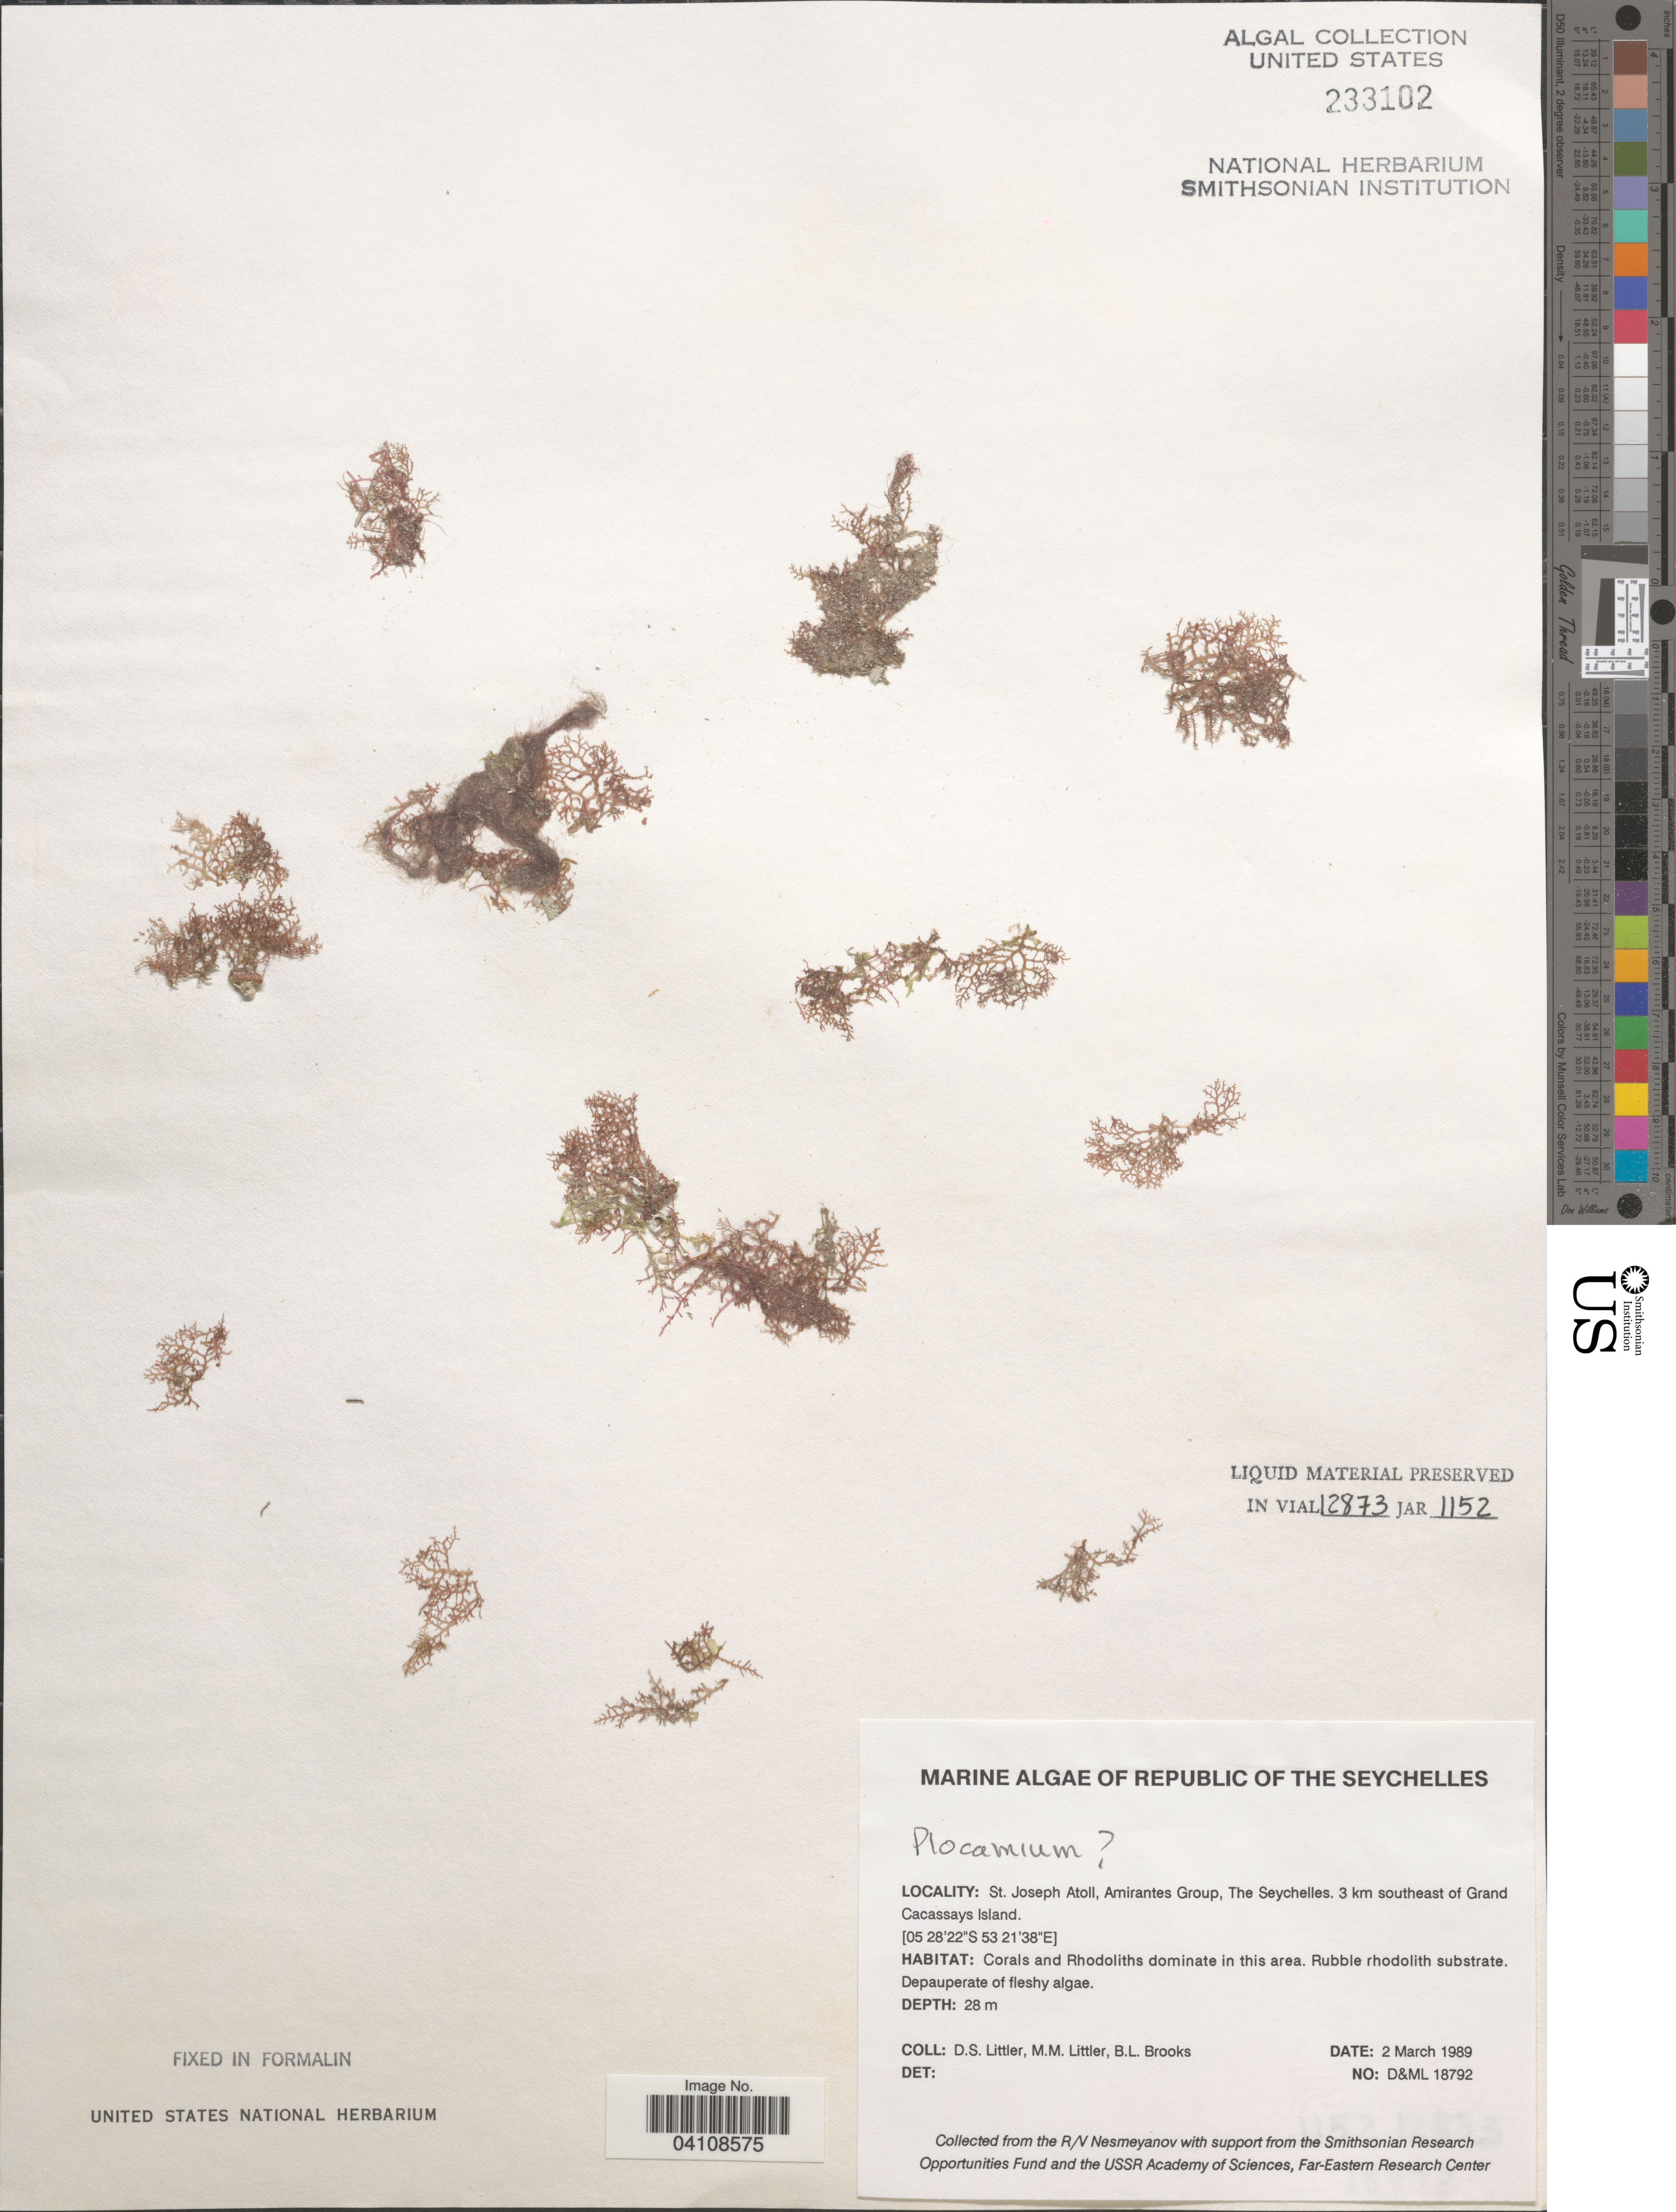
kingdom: Plantae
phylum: Rhodophyta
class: Florideophyceae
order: Plocamiales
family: Plocamiaceae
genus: Plocamium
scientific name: Plocamium sp.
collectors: D. S. Littler & B. Brooks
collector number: D&ML18792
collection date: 1989-03-02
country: Seychelles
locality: Republic of The Seychelles. St. Joseph Atoll, Amirantes Group. 3 km southeast of Grand Cacassays Island.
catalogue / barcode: US 233102